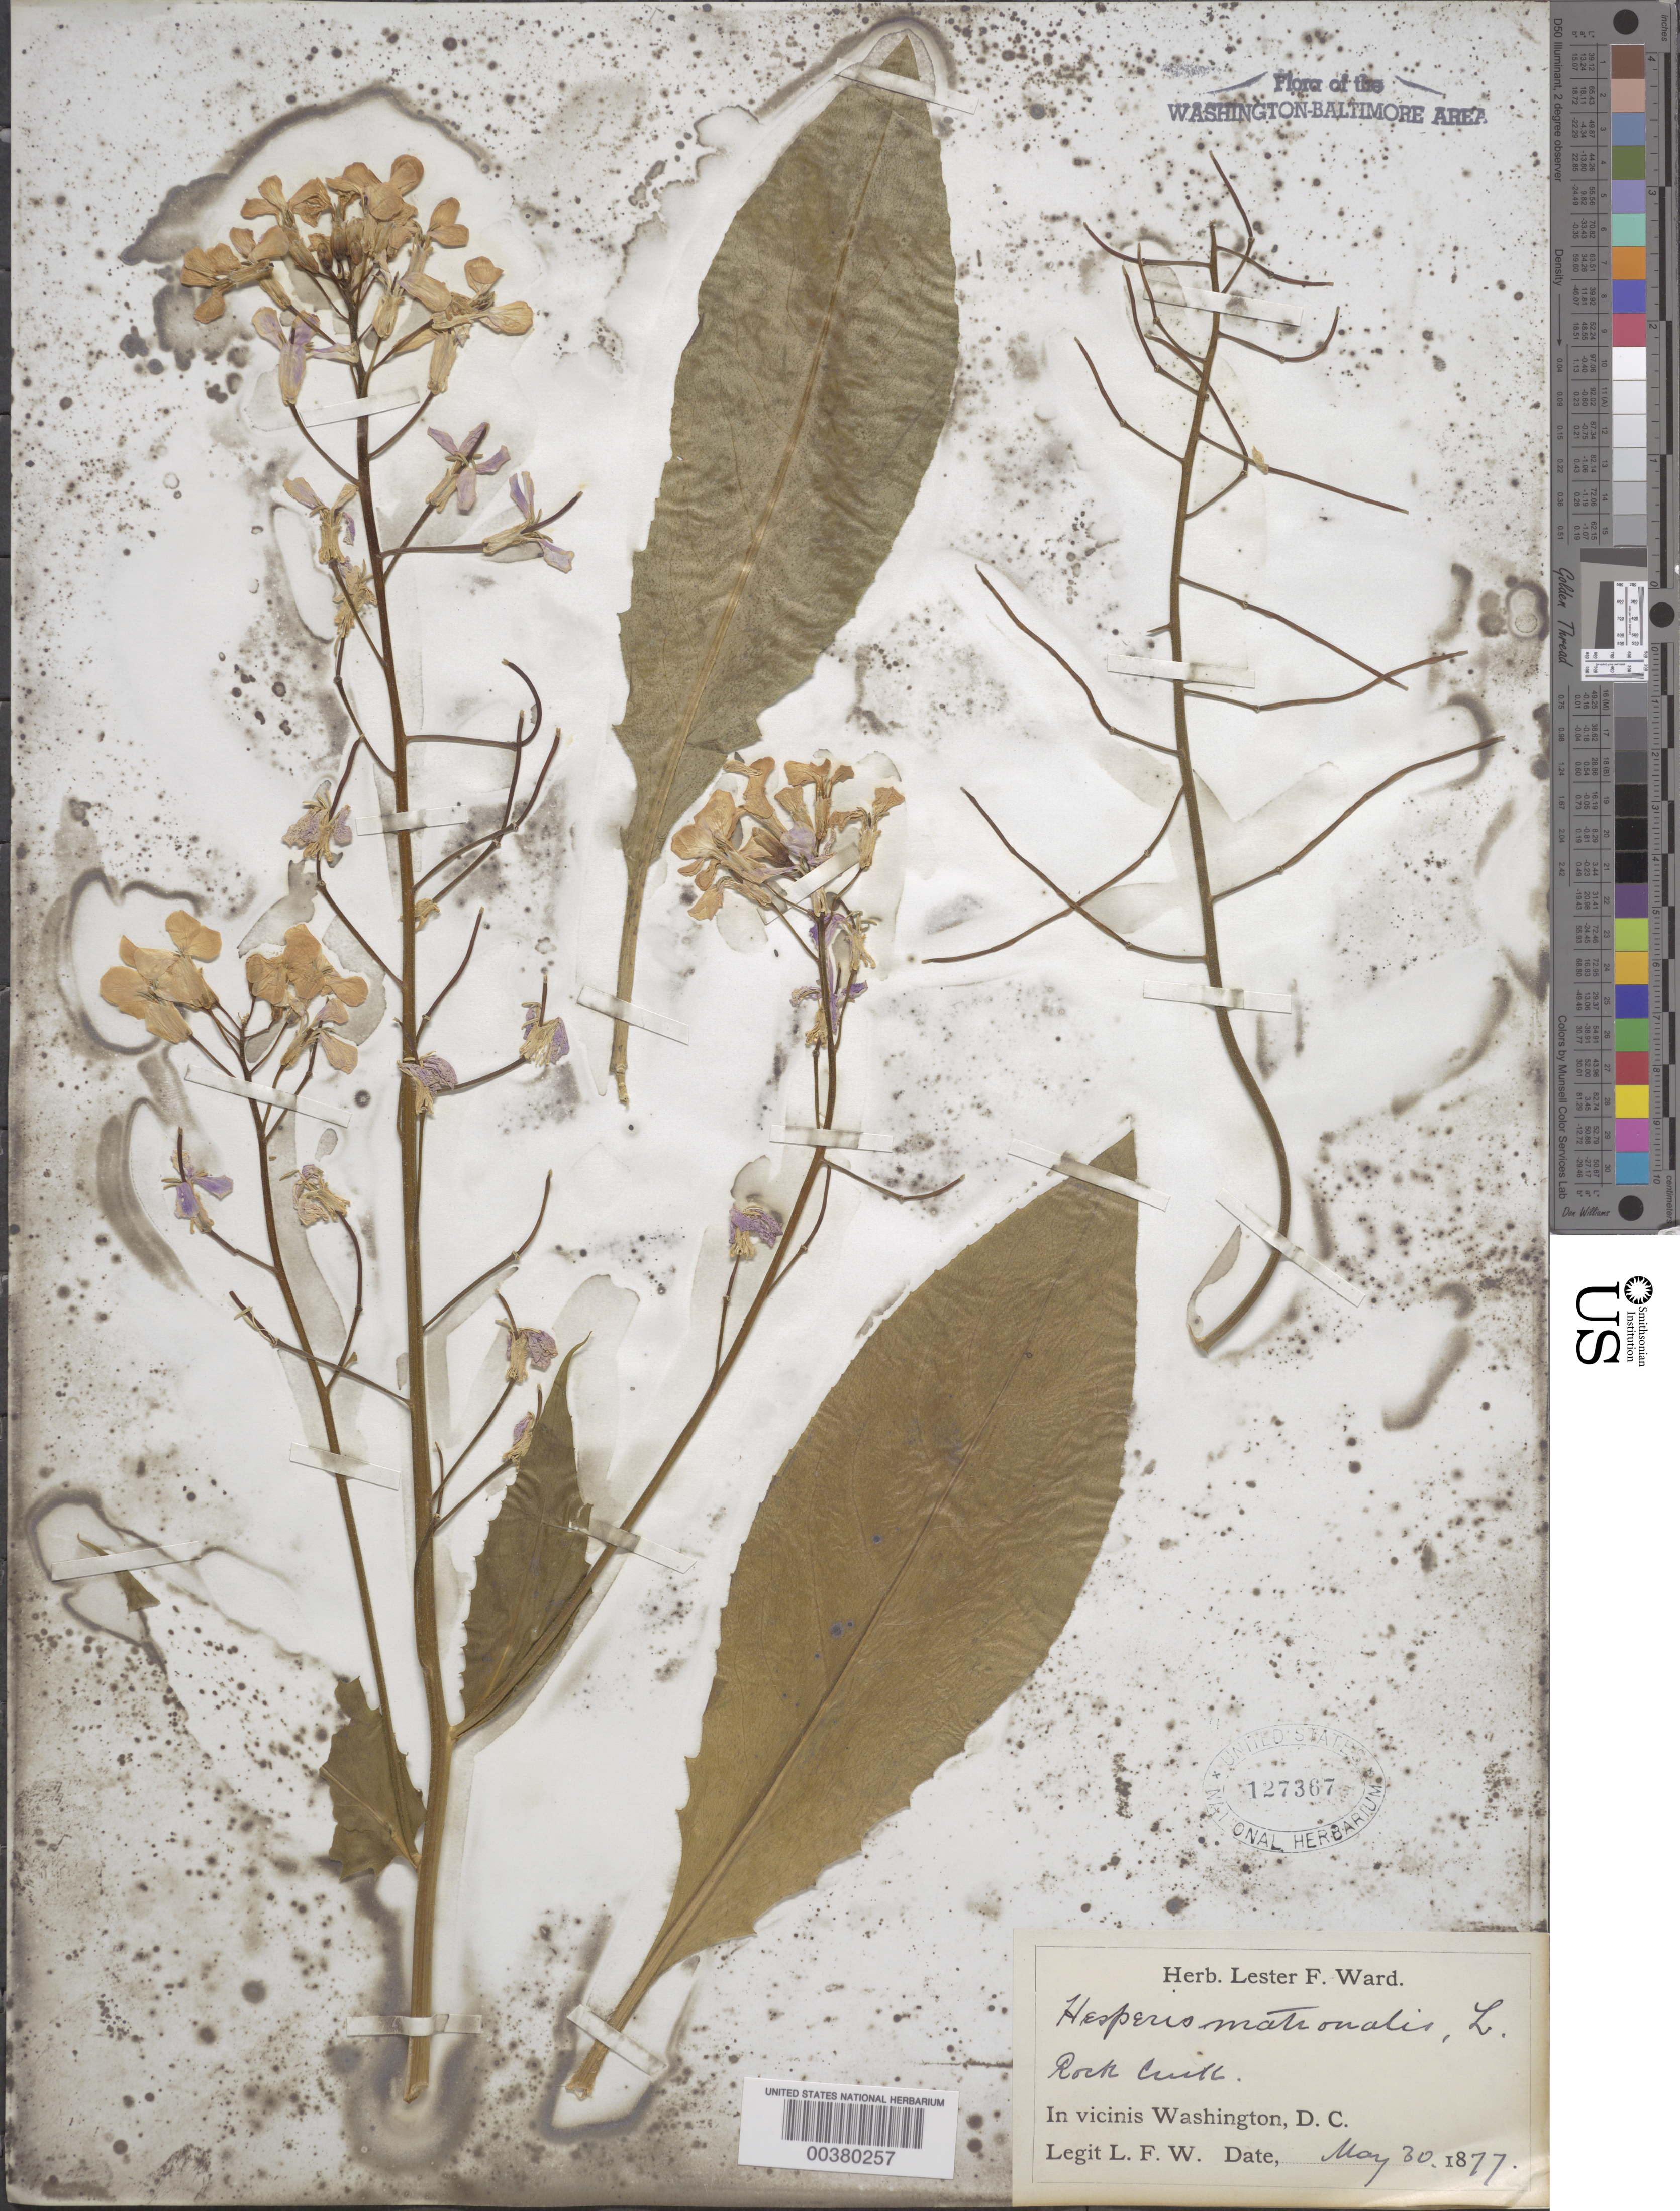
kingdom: Plantae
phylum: Tracheophyta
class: Magnoliopsida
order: Brassicales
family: Brassicaceae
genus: Hesperis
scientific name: Hesperis matronalis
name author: L.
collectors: L. F. Ward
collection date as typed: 30 May 1877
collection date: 1877-05-30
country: United States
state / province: District of Columbia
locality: Rock Creek Rock Creek Park & vicinity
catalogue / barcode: US 127367